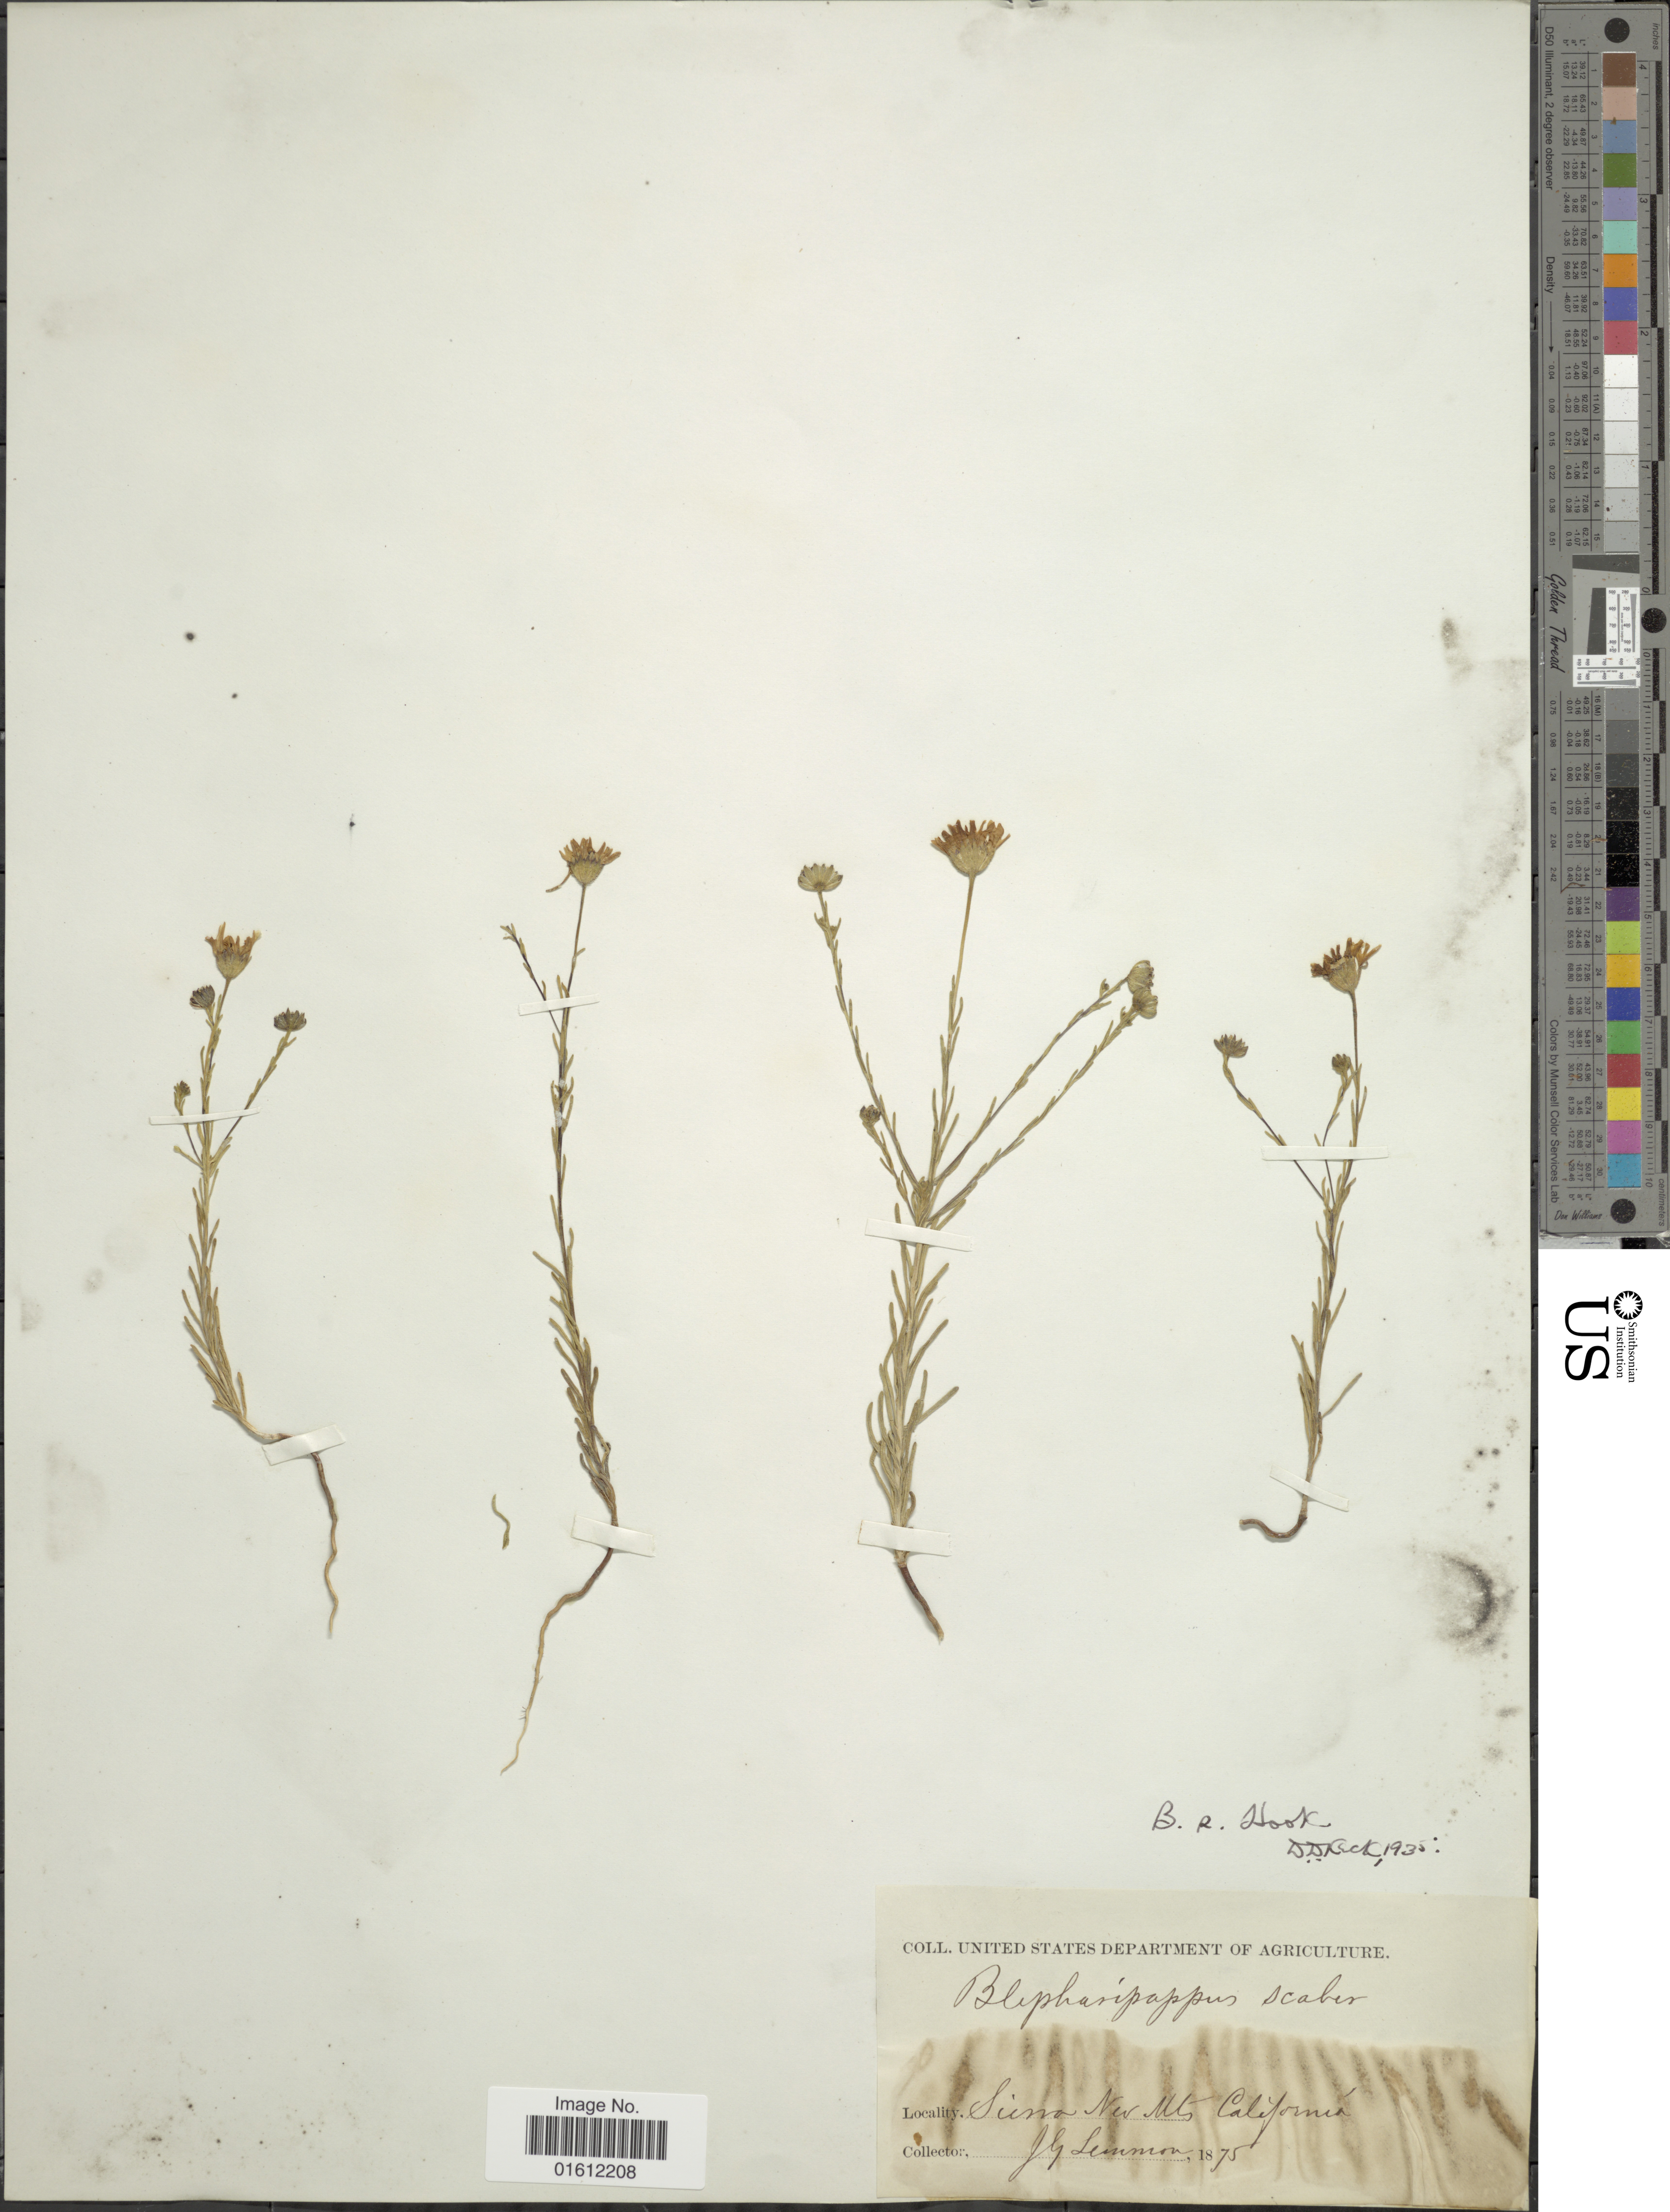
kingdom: Plantae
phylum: Tracheophyta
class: Magnoliopsida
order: Asterales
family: Asteraceae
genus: Blepharipappus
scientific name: Blepharipappus scaber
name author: Hook.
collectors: J. Lemmon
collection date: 1875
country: United States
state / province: California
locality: Sierra Nev Mts